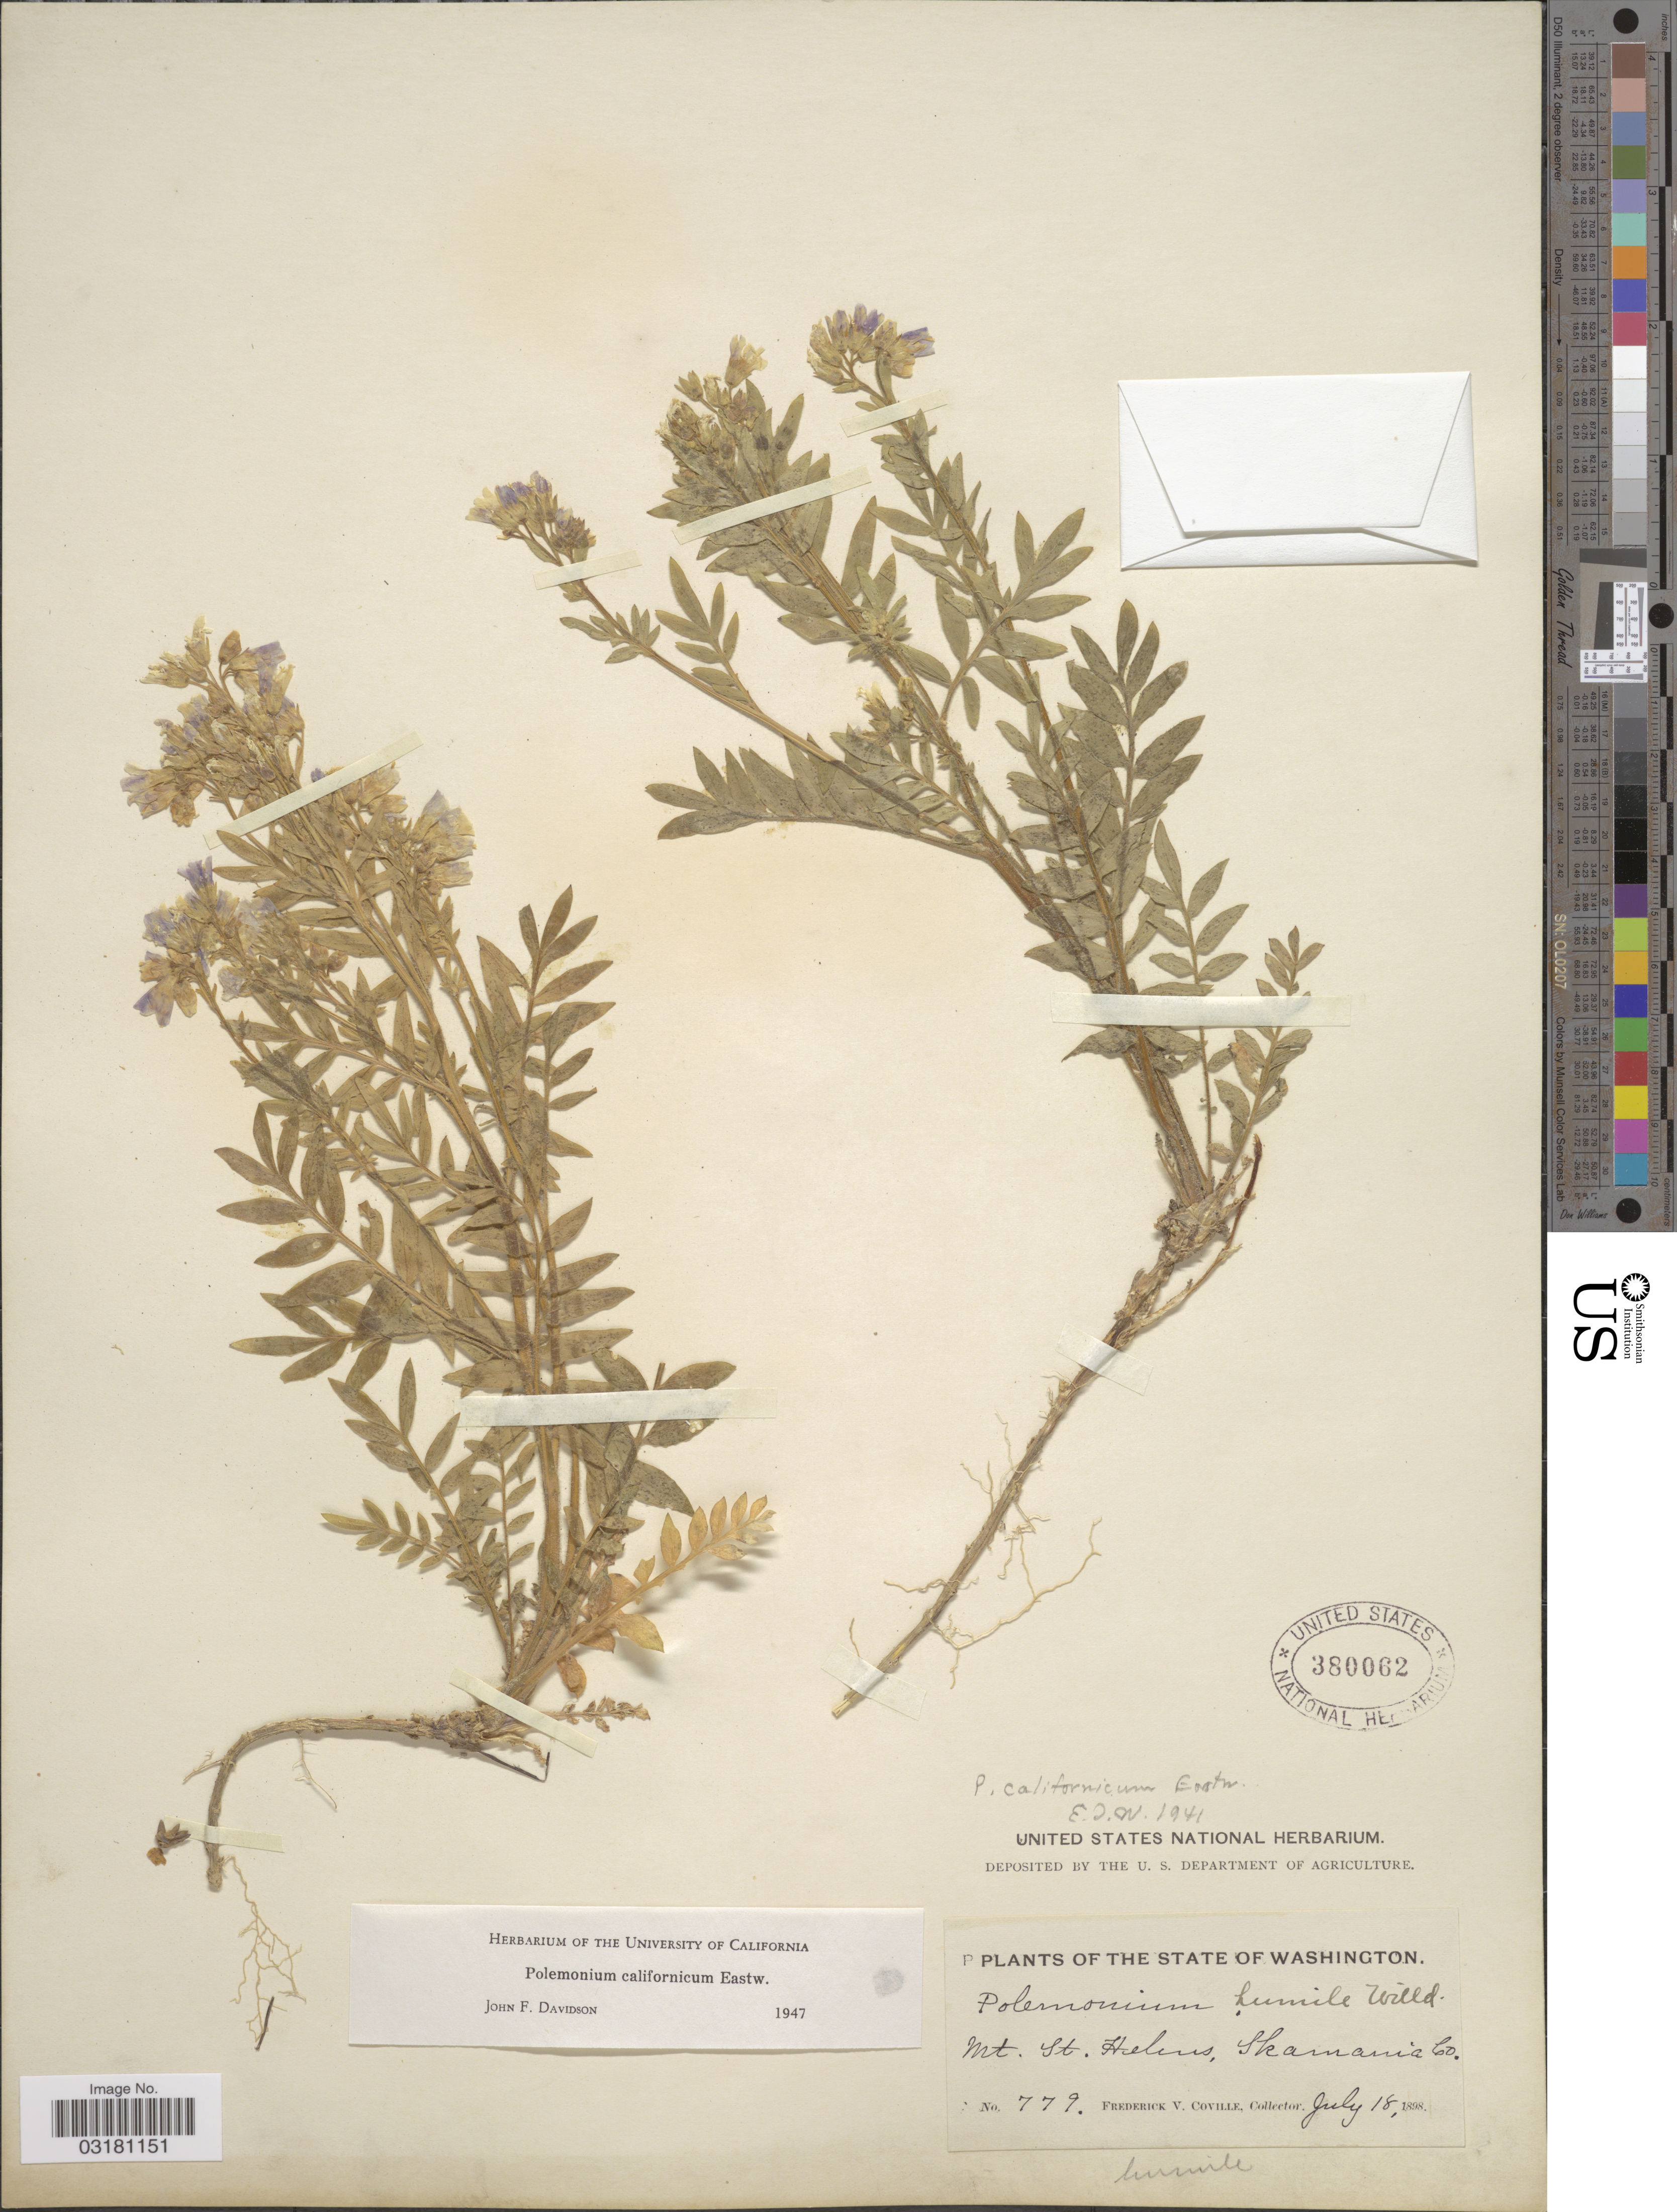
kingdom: Plantae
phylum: Tracheophyta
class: Magnoliopsida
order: Ericales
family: Polemoniaceae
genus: Polemonium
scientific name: Polemonium californicum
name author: Eastw.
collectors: F. V. Coville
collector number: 779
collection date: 1898-07-18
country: United States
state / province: Washington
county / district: Skamania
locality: Mt. St. Helens, Skamania Co.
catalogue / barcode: US 380062